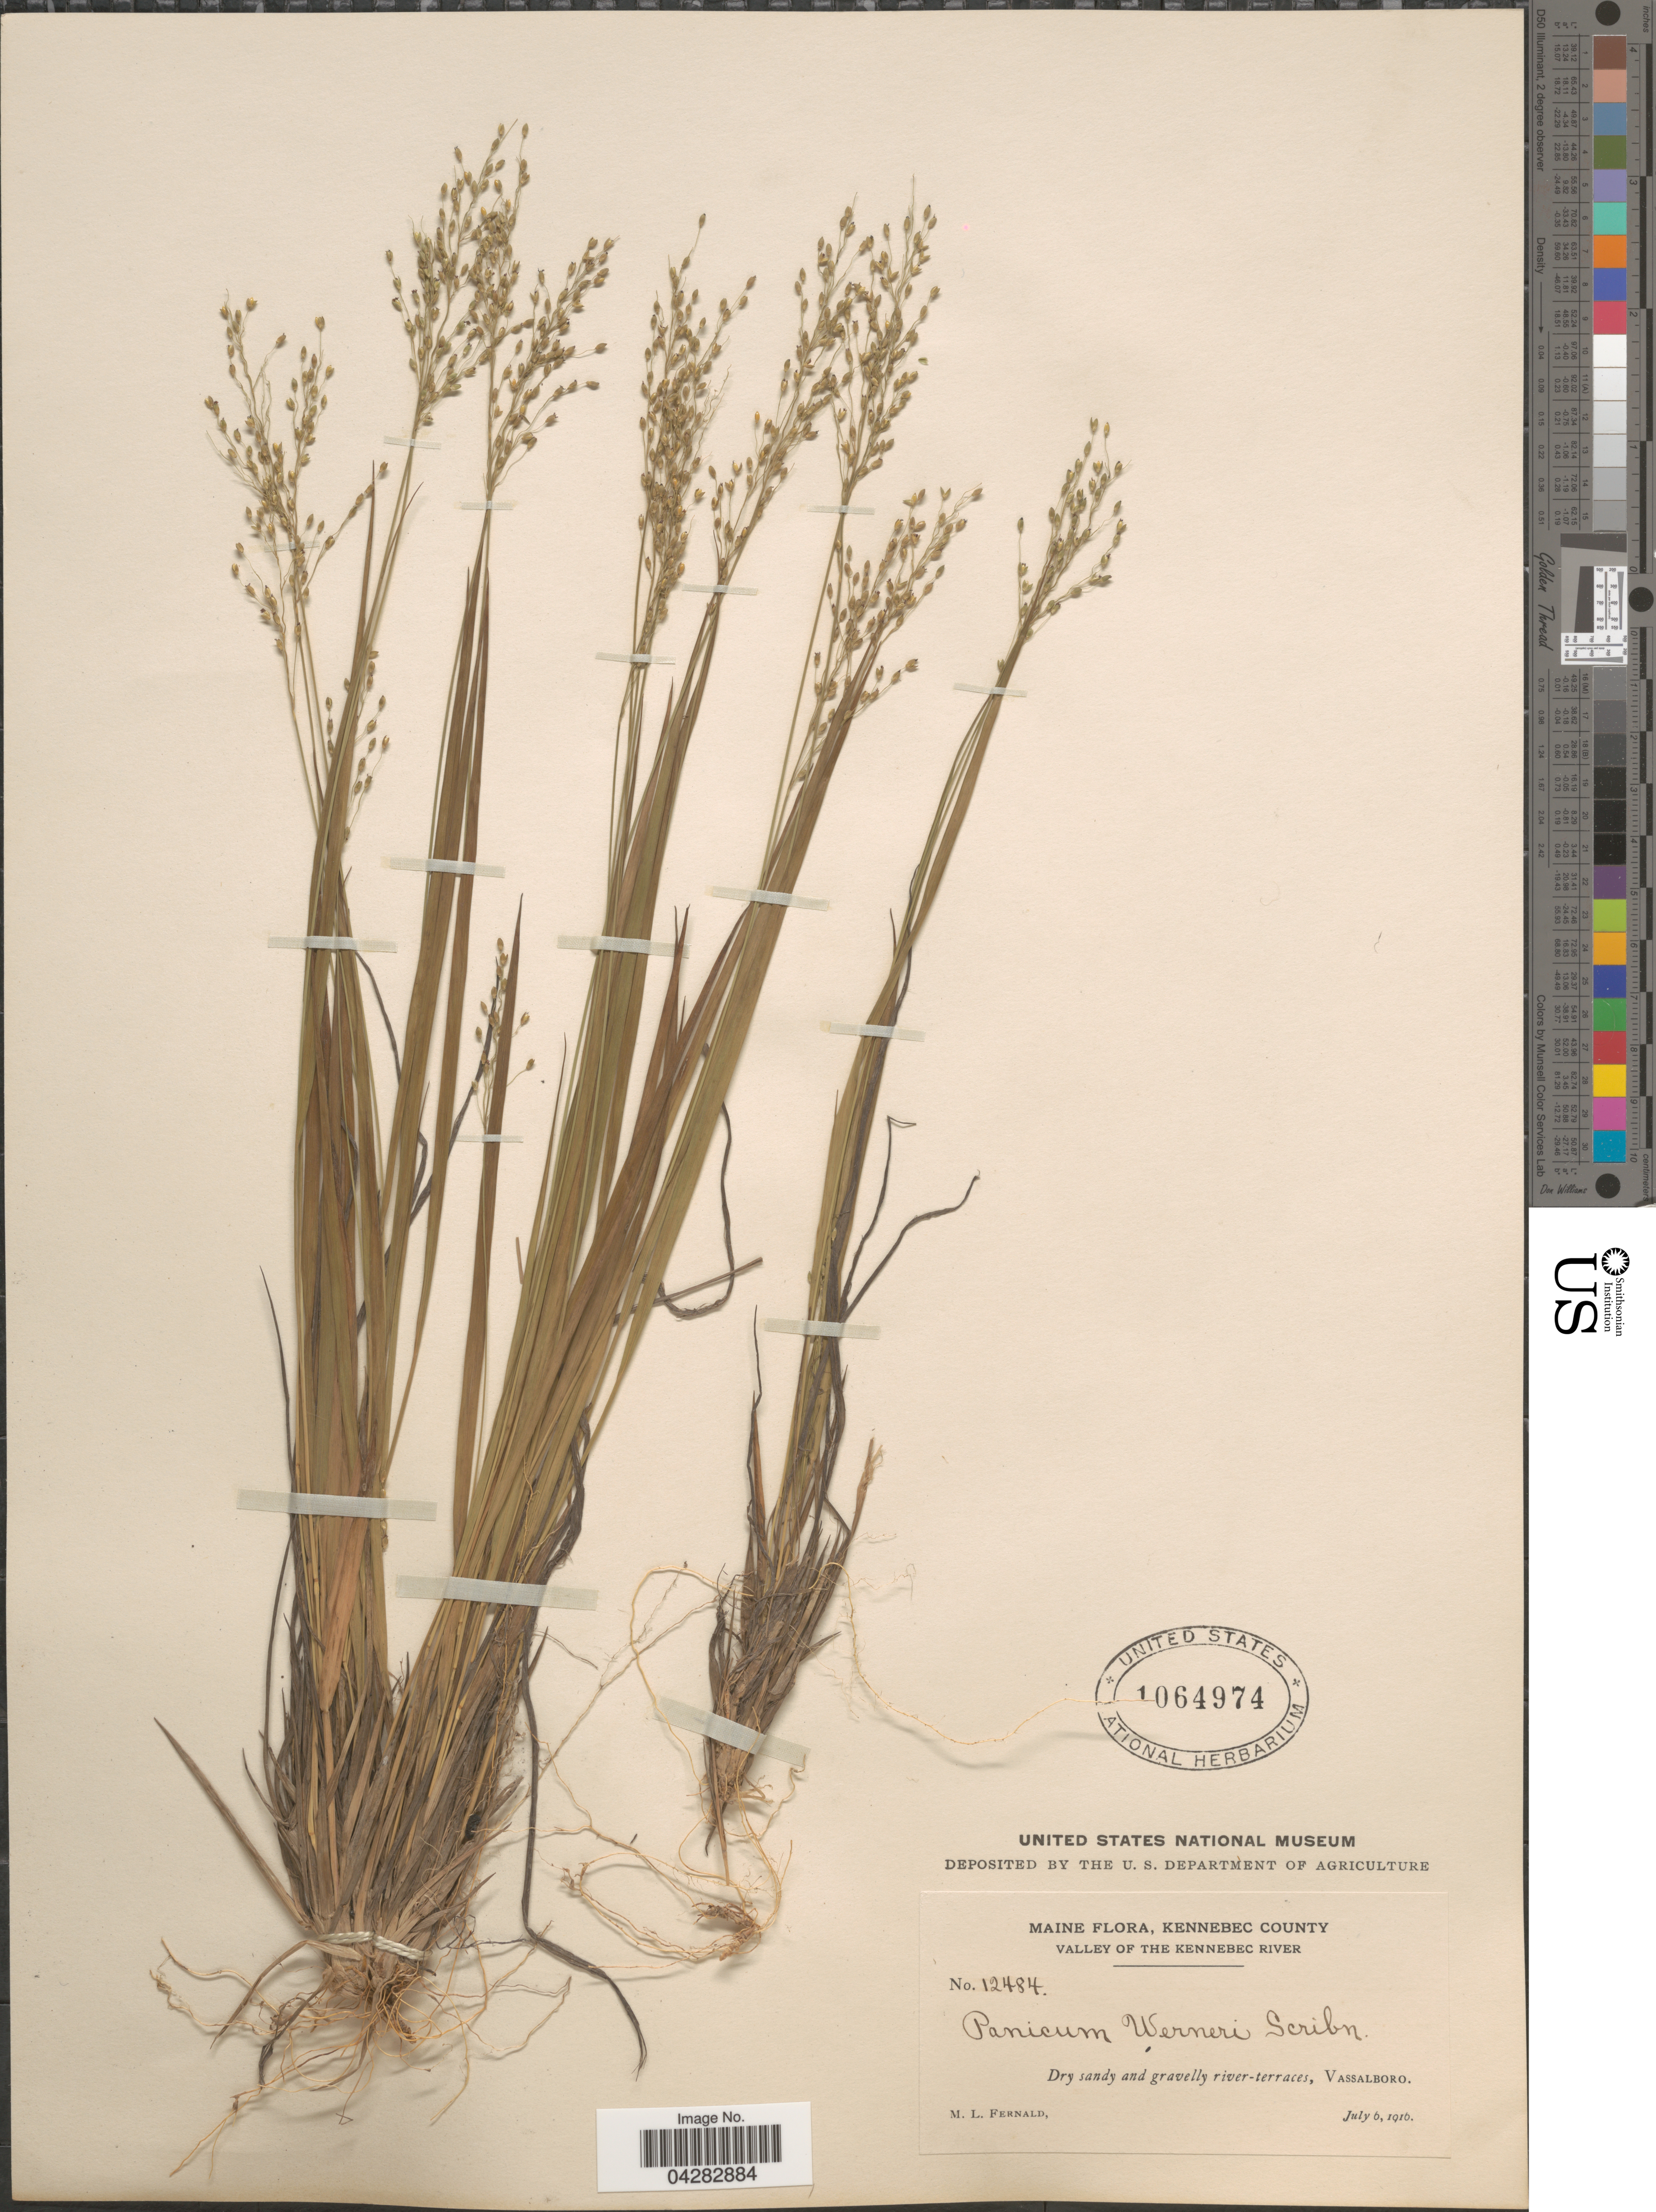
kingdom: Plantae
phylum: Tracheophyta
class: Liliopsida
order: Poales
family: Poaceae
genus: Dichanthelium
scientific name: Dichanthelium linearifolium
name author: (Scribn.) Gould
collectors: M. L. Fernald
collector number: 12484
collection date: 1916-07-06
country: United States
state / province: Maine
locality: Kennebec County. Valley of the Kennebec River. Dry sandy and gravelly river-terraces, Vassalboro.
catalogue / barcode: US 1064974